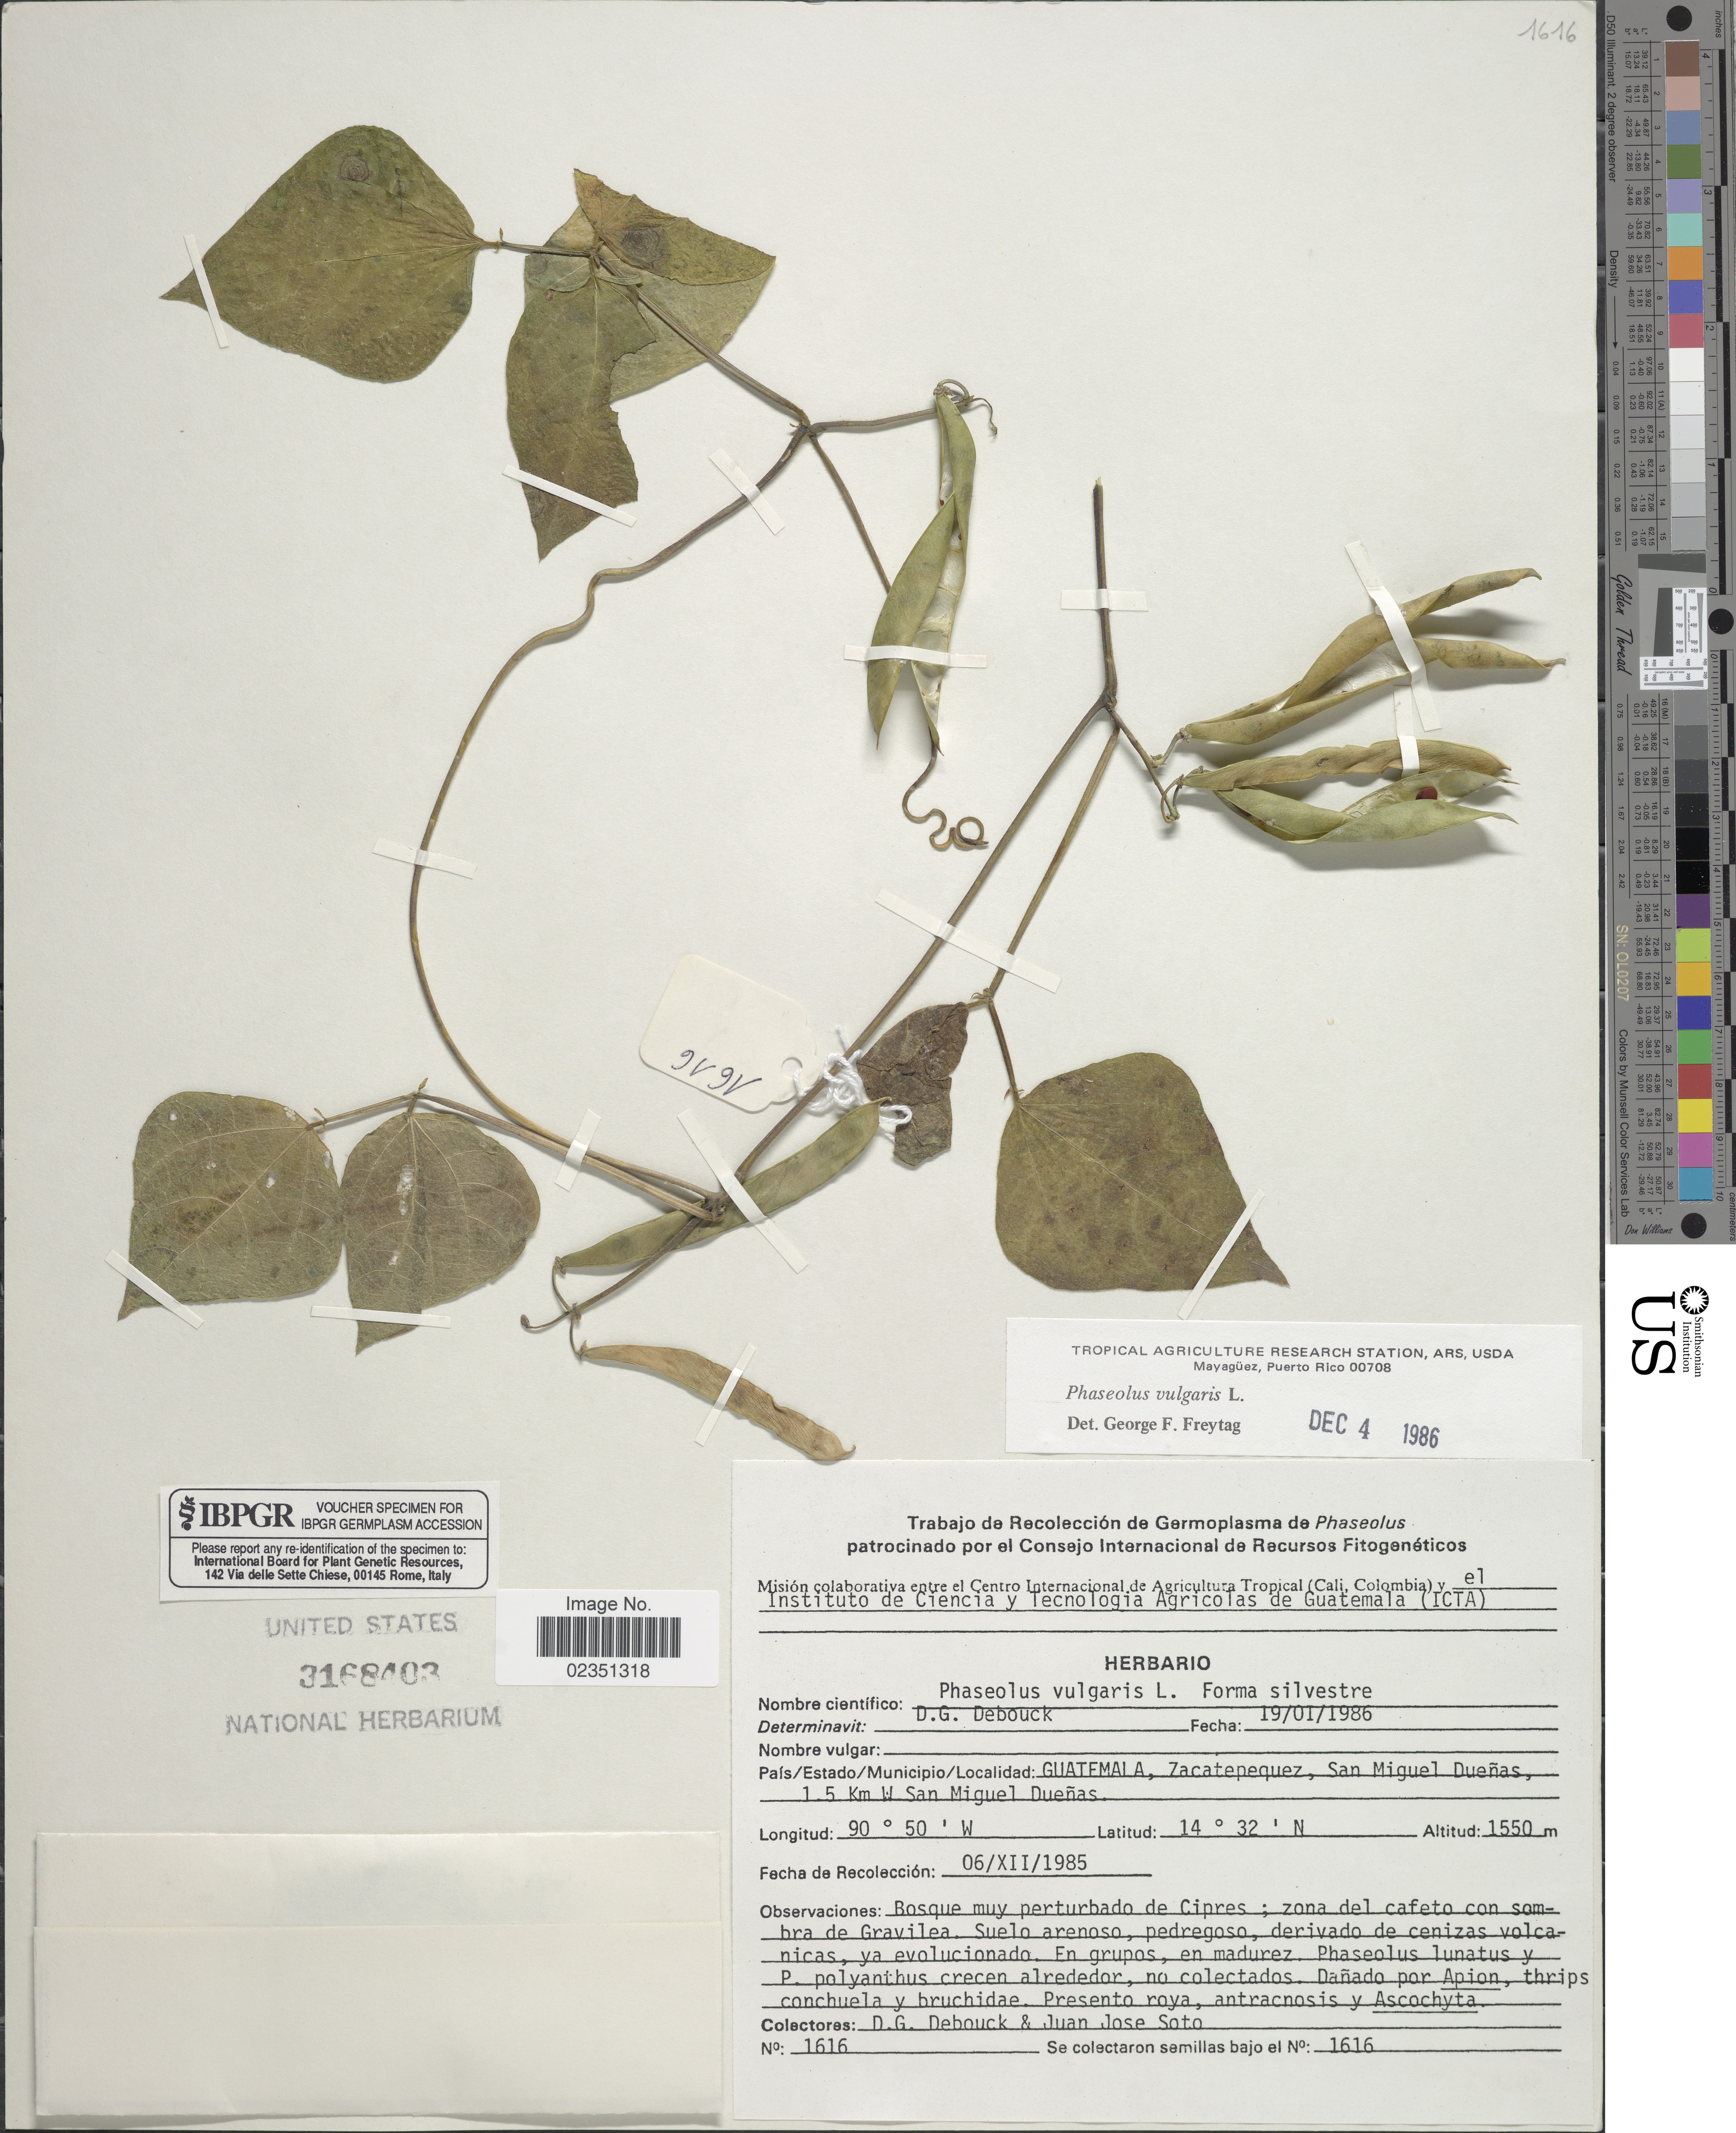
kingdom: Plantae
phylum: Tracheophyta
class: Magnoliopsida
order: Fabales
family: Fabaceae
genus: Phaseolus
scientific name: Phaseolus vulgaris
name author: L.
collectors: D. Debouck & J. Soto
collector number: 1616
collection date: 1985-12-06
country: Guatemala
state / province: Sacatepéquez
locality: Zacatepequez, San Miguel Duenas, 1.5 Km W San Miguel Duenas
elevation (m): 1550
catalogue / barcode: US 3168403